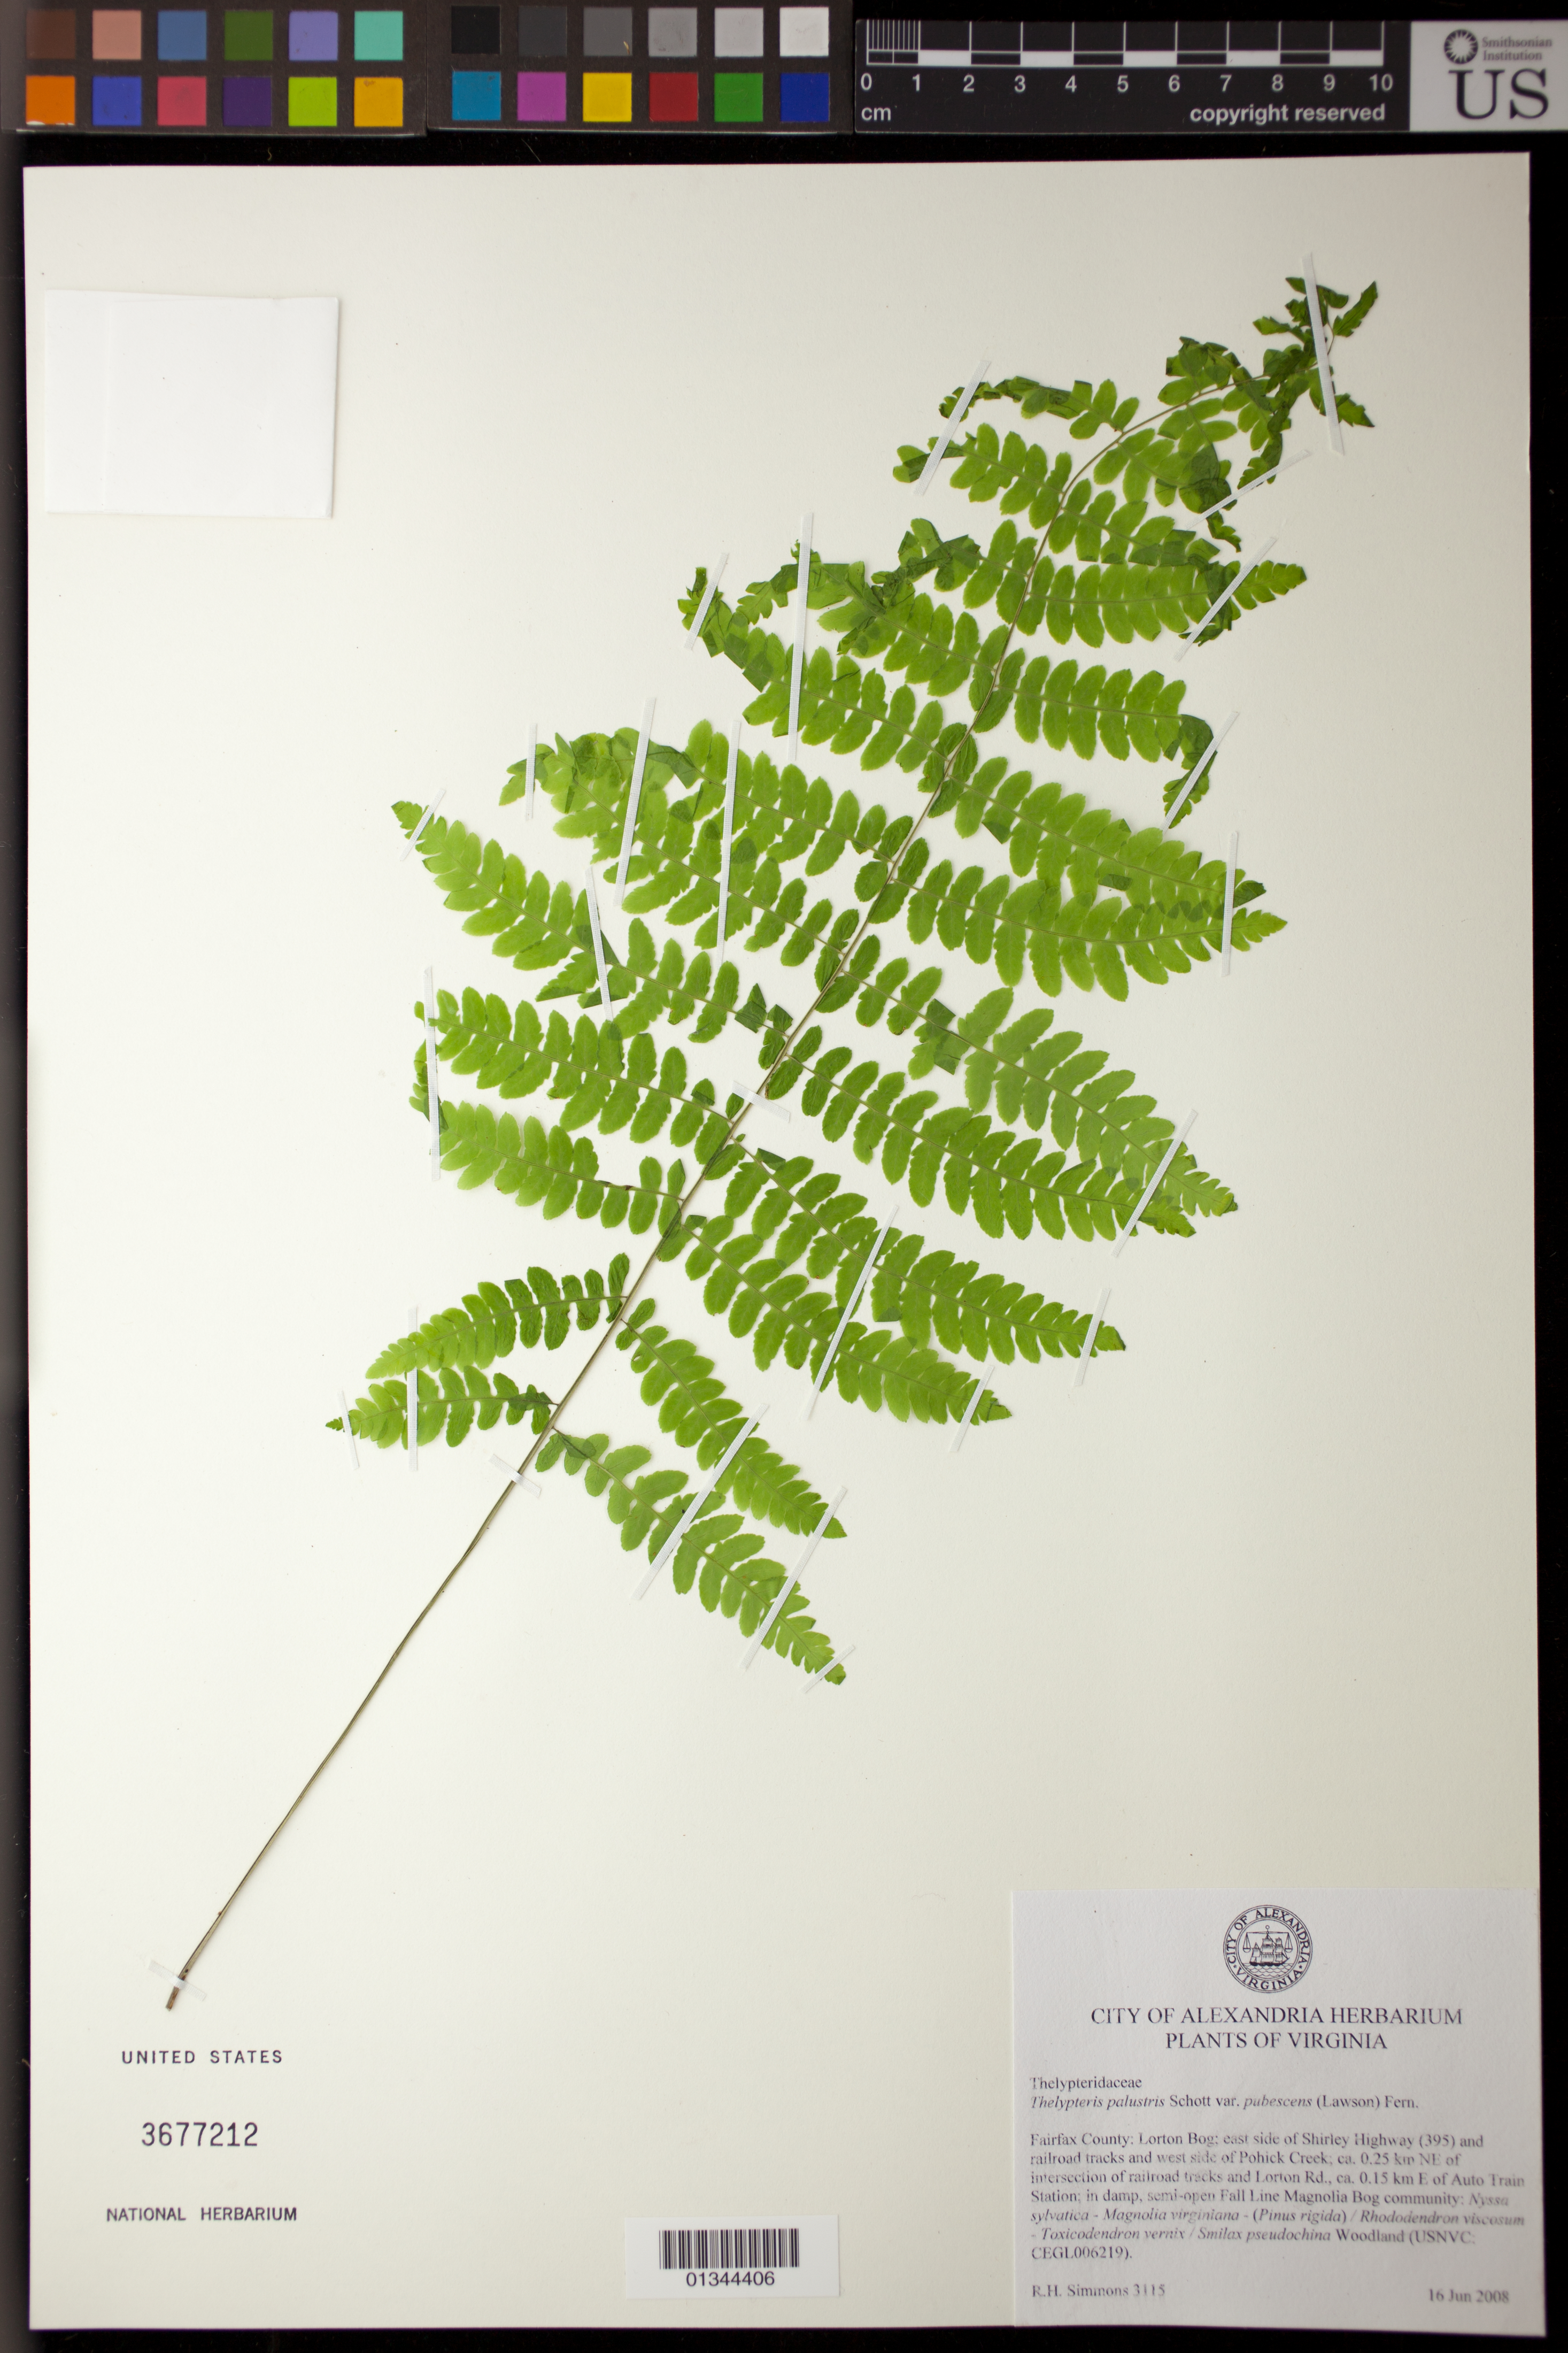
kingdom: Plantae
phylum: Tracheophyta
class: Polypodiopsida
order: Polypodiales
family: Thelypteridaceae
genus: Thelypteris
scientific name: Thelypteris palustris var. pubescens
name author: (Laws.) Fernald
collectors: R. H. Simmons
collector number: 3115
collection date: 2008-06-16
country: United States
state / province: Virginia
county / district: Fairfax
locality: Lorton Bog; east side of Shirley Highway (395) and railroad tracks and west side of Pohick Creek; ca. 0.25 km NE of intersection of railroad tracks and Lorton Rd., ca. 0.15 km E of Auto Train Station.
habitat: Woodland.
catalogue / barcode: US 3677212